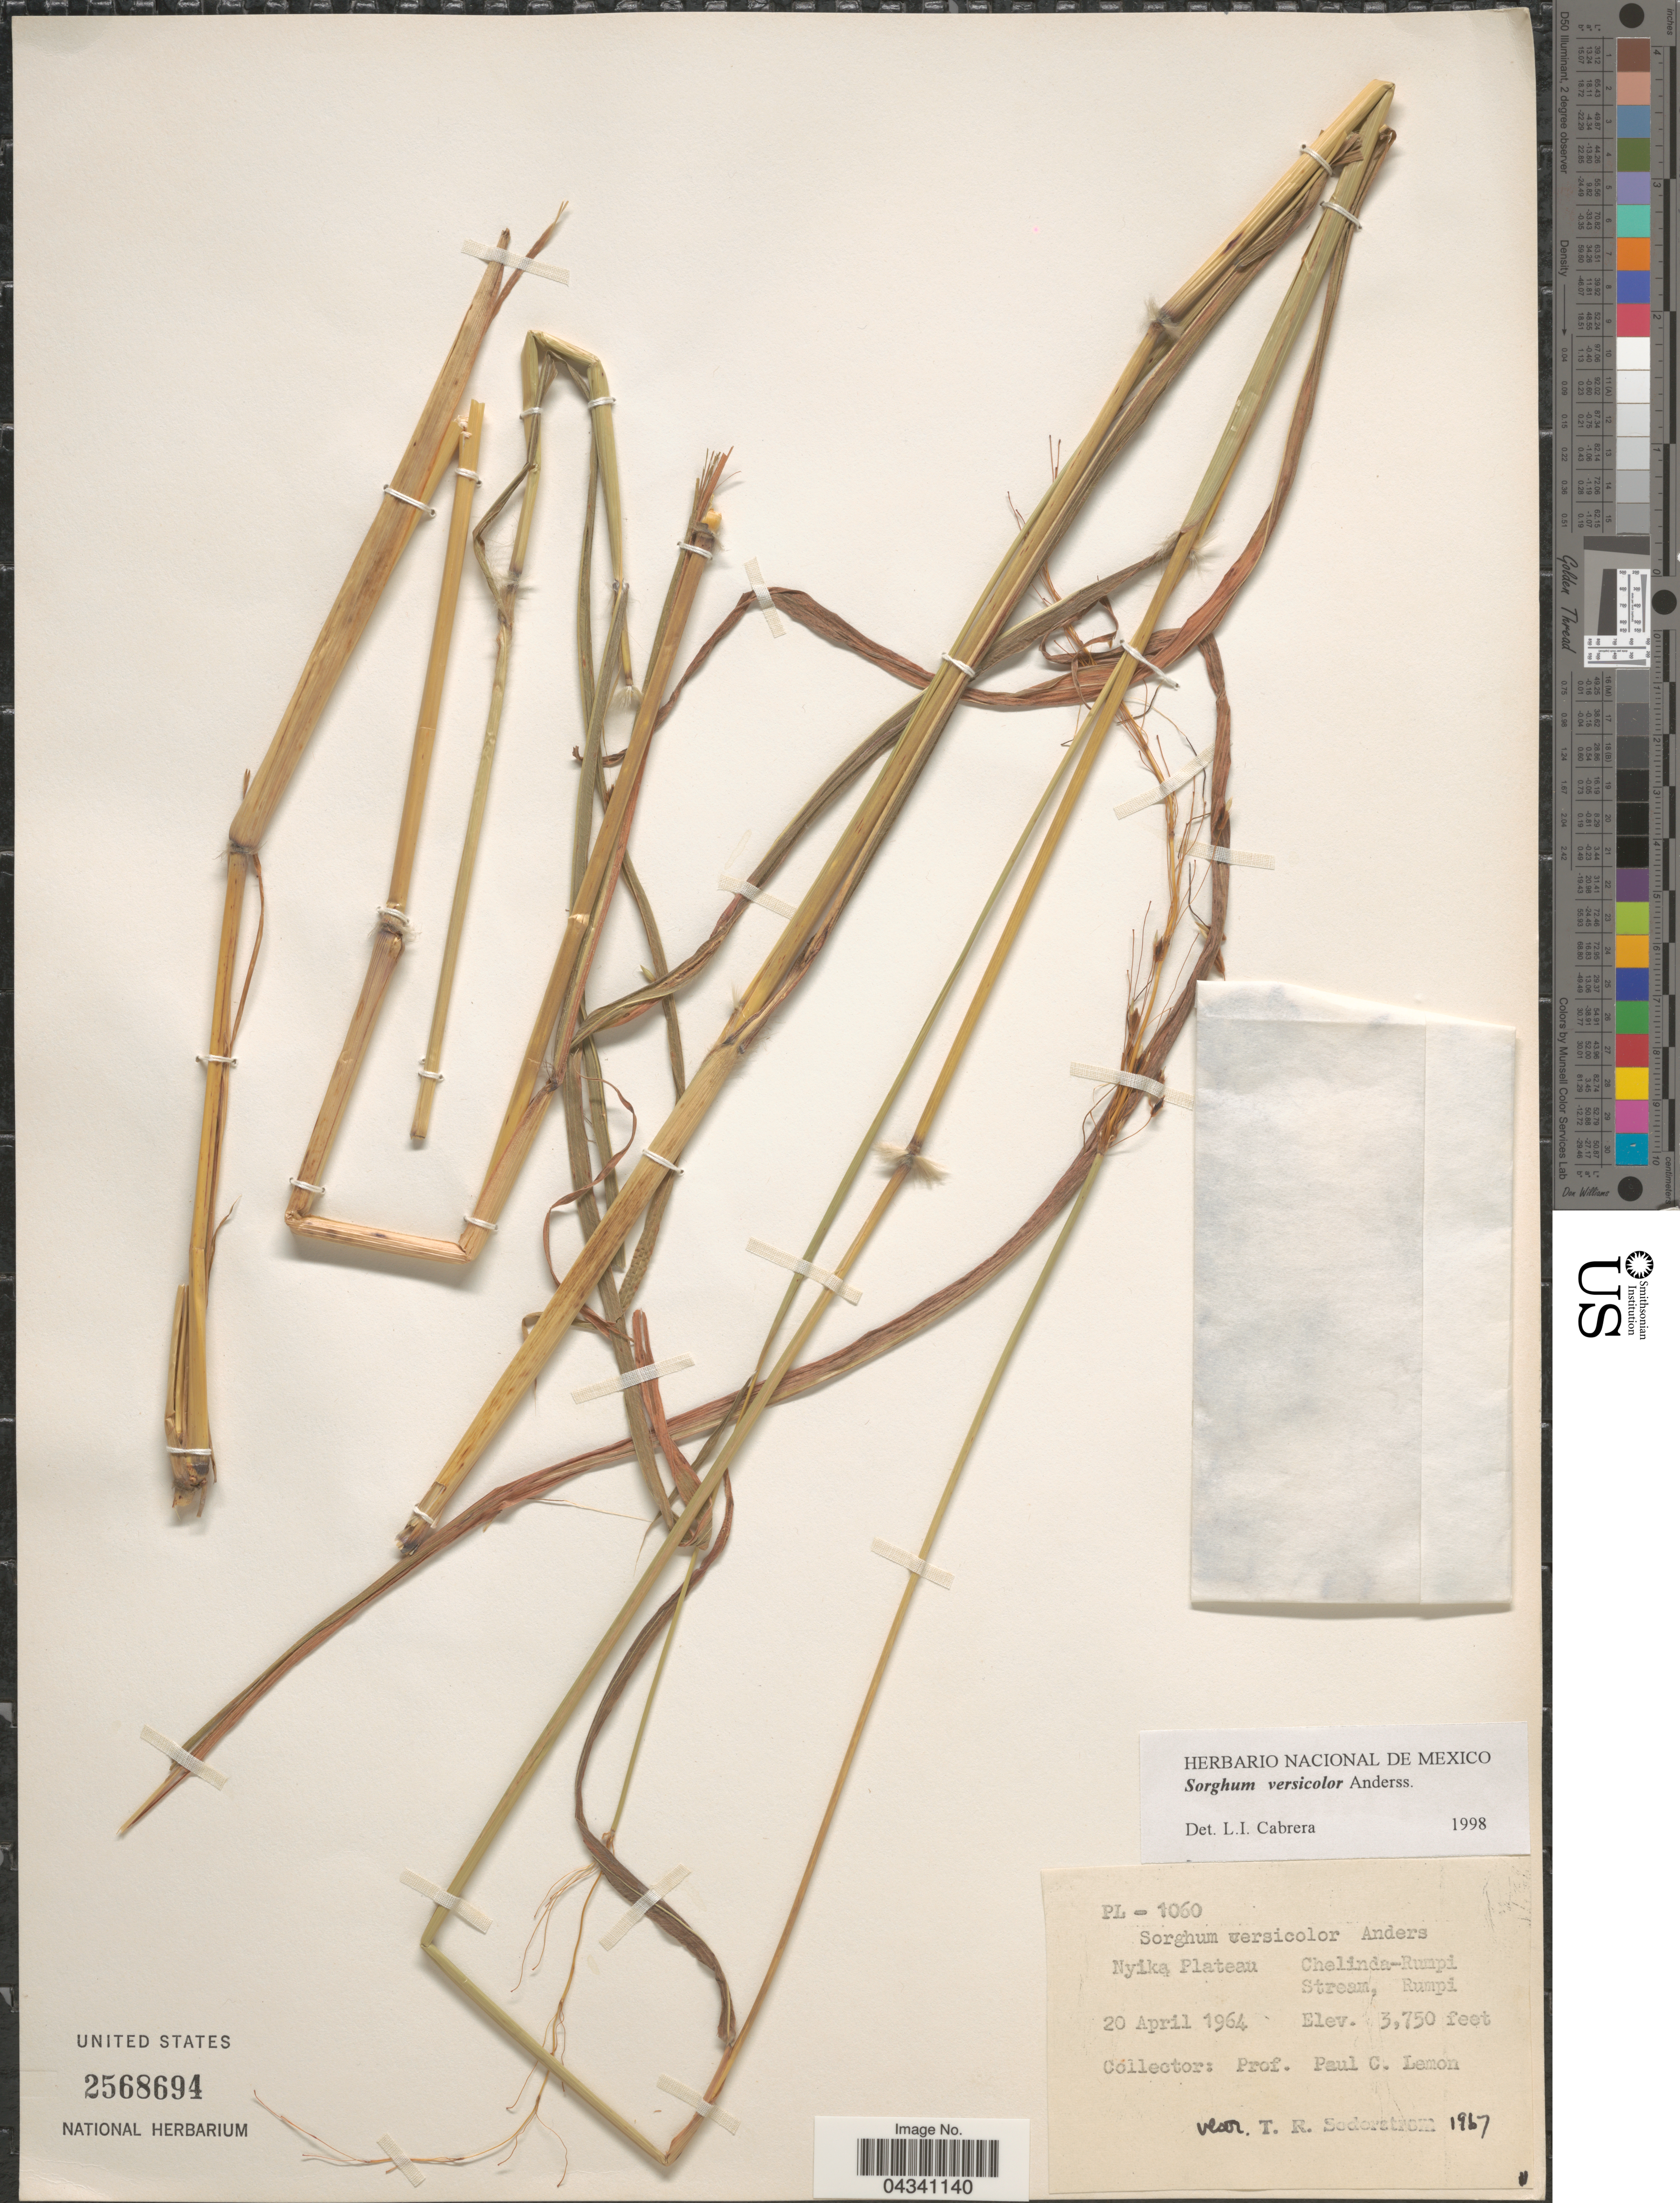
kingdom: Plantae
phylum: Tracheophyta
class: Liliopsida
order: Poales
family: Poaceae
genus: Sorghum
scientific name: Sorghum versicolor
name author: Andersson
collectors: P. Lemon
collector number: PL-1060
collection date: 1964-04-20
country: Malawi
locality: Nyika Plateau. Chelinda -Rumpi Stream, Rumpi.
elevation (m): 1143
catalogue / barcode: US 2568694